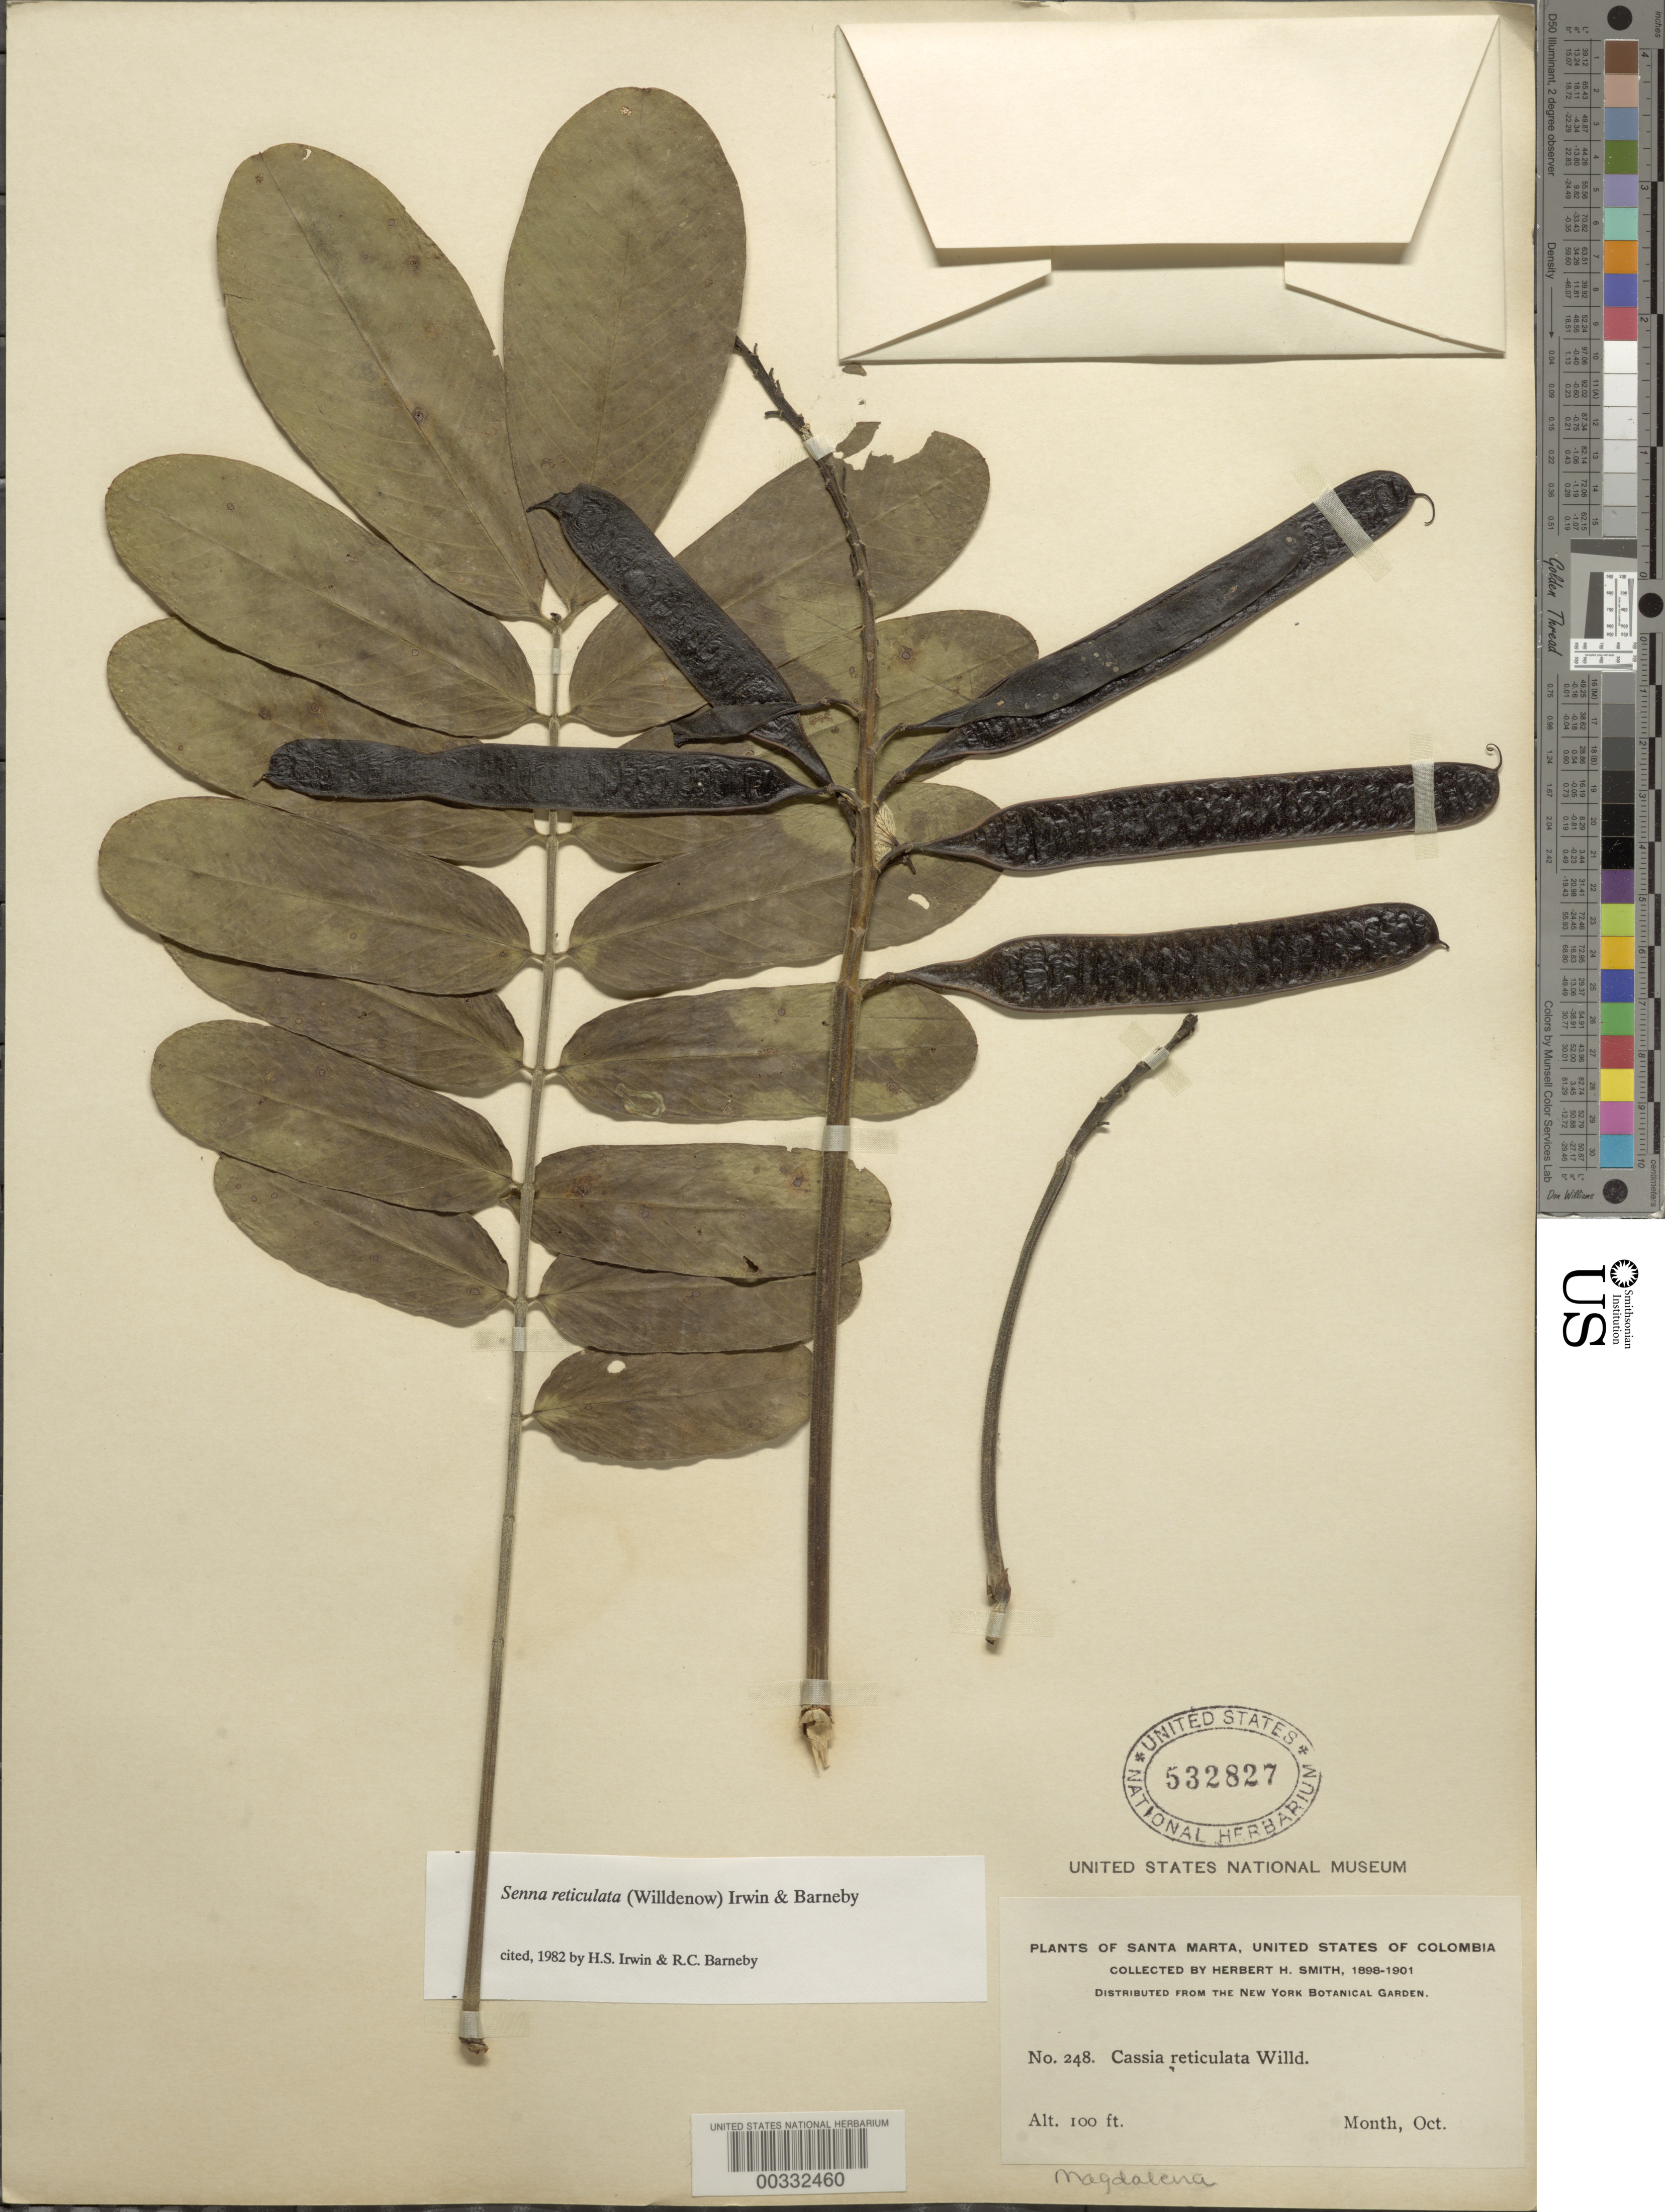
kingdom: Plantae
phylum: Tracheophyta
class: Magnoliopsida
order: Fabales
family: Fabaceae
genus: Senna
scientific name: Senna reticulata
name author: (Willd.) H.S. Irwin & Barneby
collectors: Herbert H. Smith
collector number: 248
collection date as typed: Oct 1898 to -- Oct 1901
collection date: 1898-10/1901-10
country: Colombia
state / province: Magdalena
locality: Santa Marta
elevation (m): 30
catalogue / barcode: US 532827